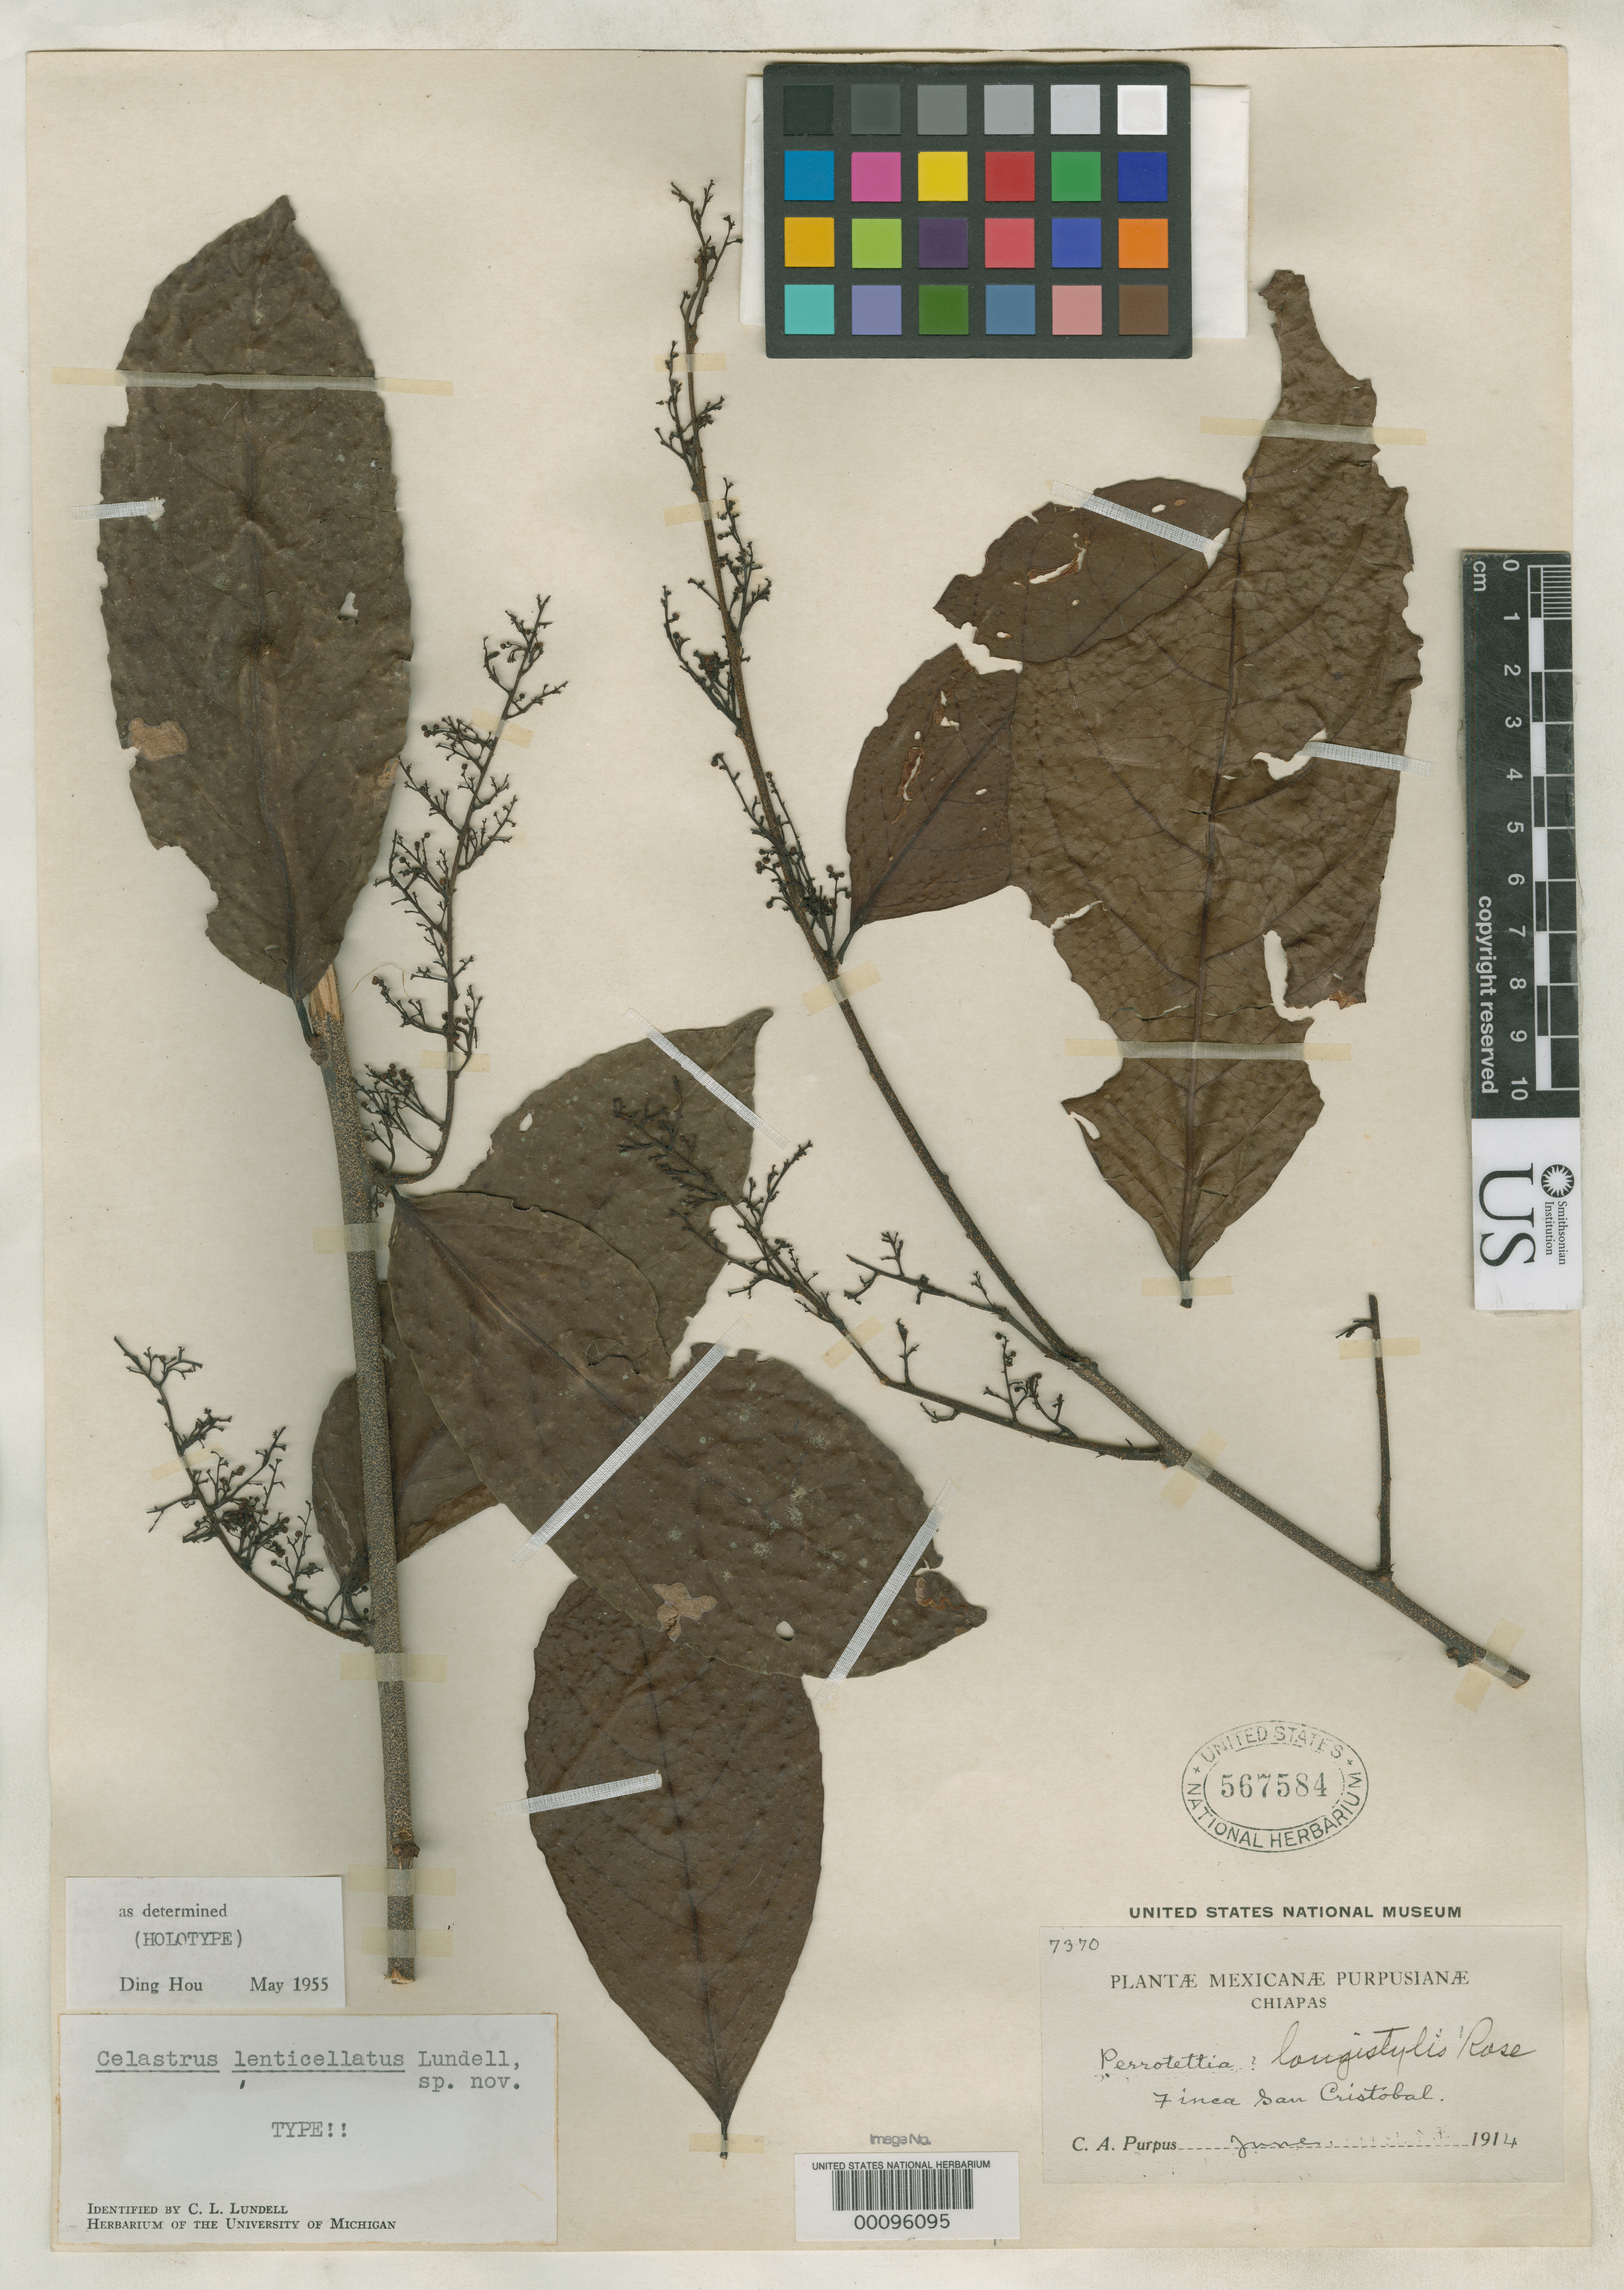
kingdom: Plantae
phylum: Tracheophyta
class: Magnoliopsida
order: Celastrales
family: Celastraceae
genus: Celastrus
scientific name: Celastrus lenticellatus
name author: Lundell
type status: Holotype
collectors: C. A. Purpus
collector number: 7370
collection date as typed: Jun 1914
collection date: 1914-06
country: Mexico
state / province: Chiapas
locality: Finca San Cristobal.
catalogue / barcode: US 567584